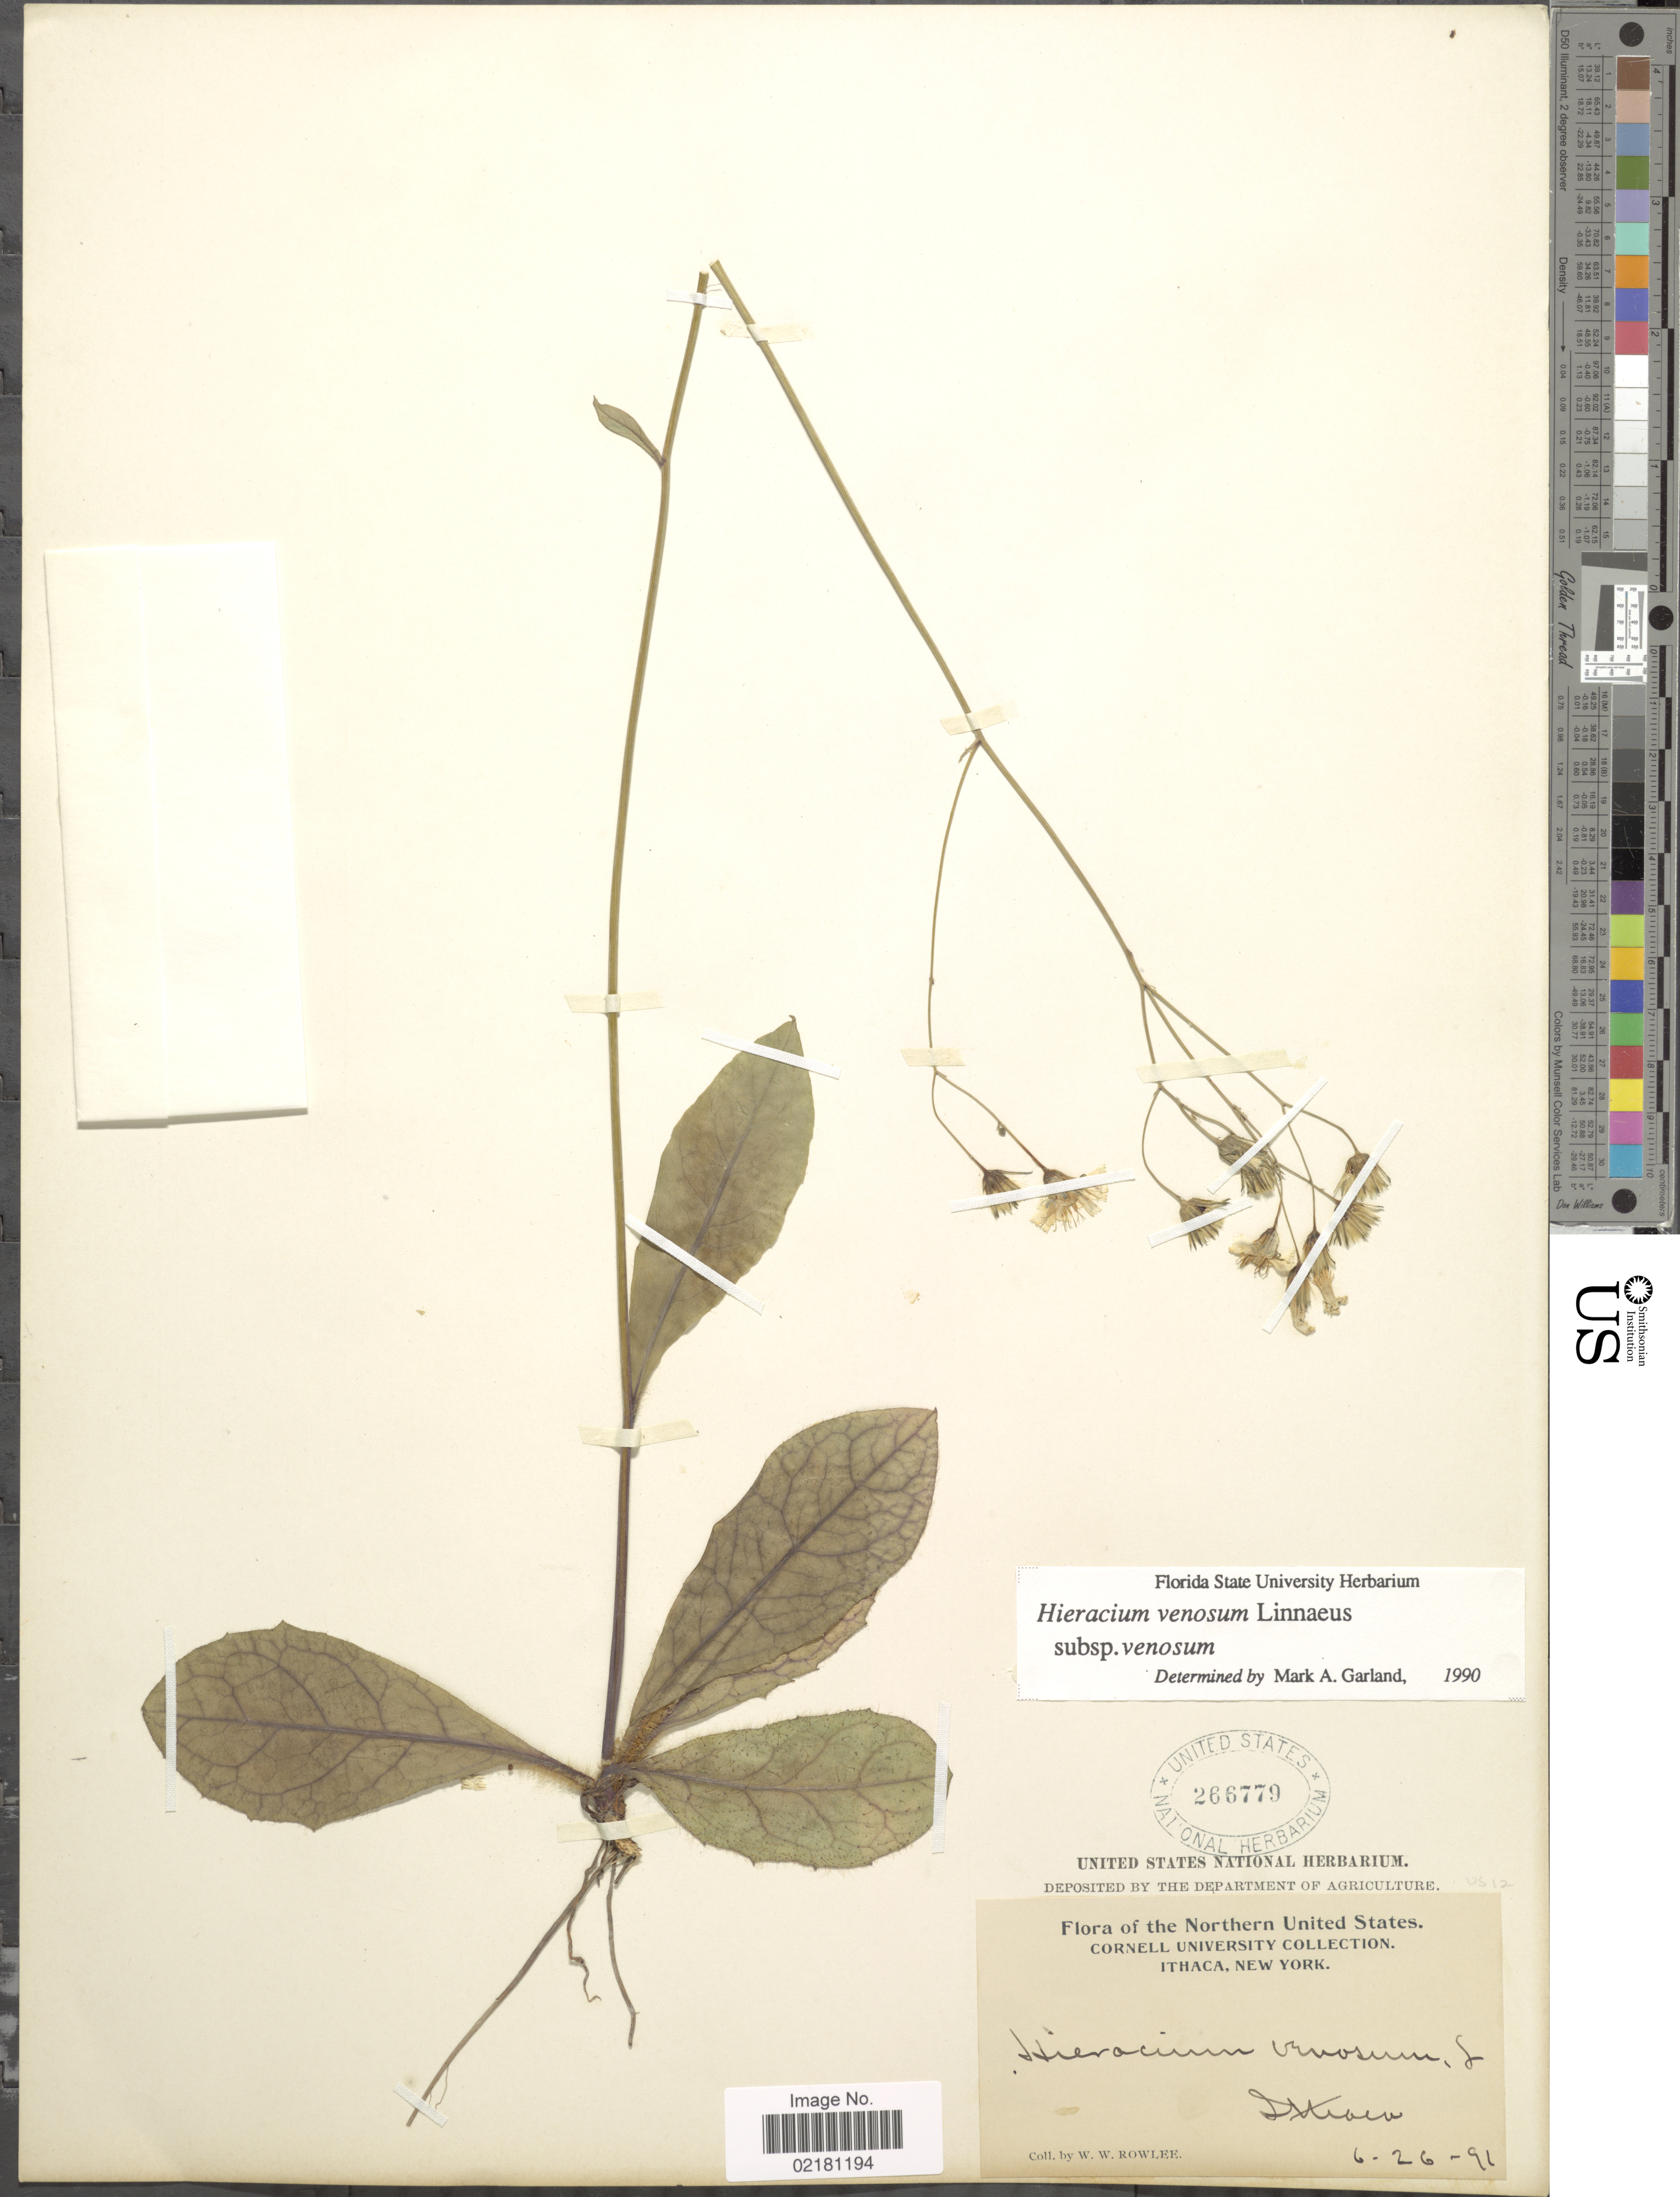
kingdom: Plantae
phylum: Tracheophyta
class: Magnoliopsida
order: Asterales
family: Asteraceae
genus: Hieracium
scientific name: Hieracium venosum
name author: L.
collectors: W. W. Rowlee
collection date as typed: Transcribed d/m/y: 26/6/91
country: United States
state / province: New York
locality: Northern United States. Ithaca, New York. Ithaca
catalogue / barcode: US 266779